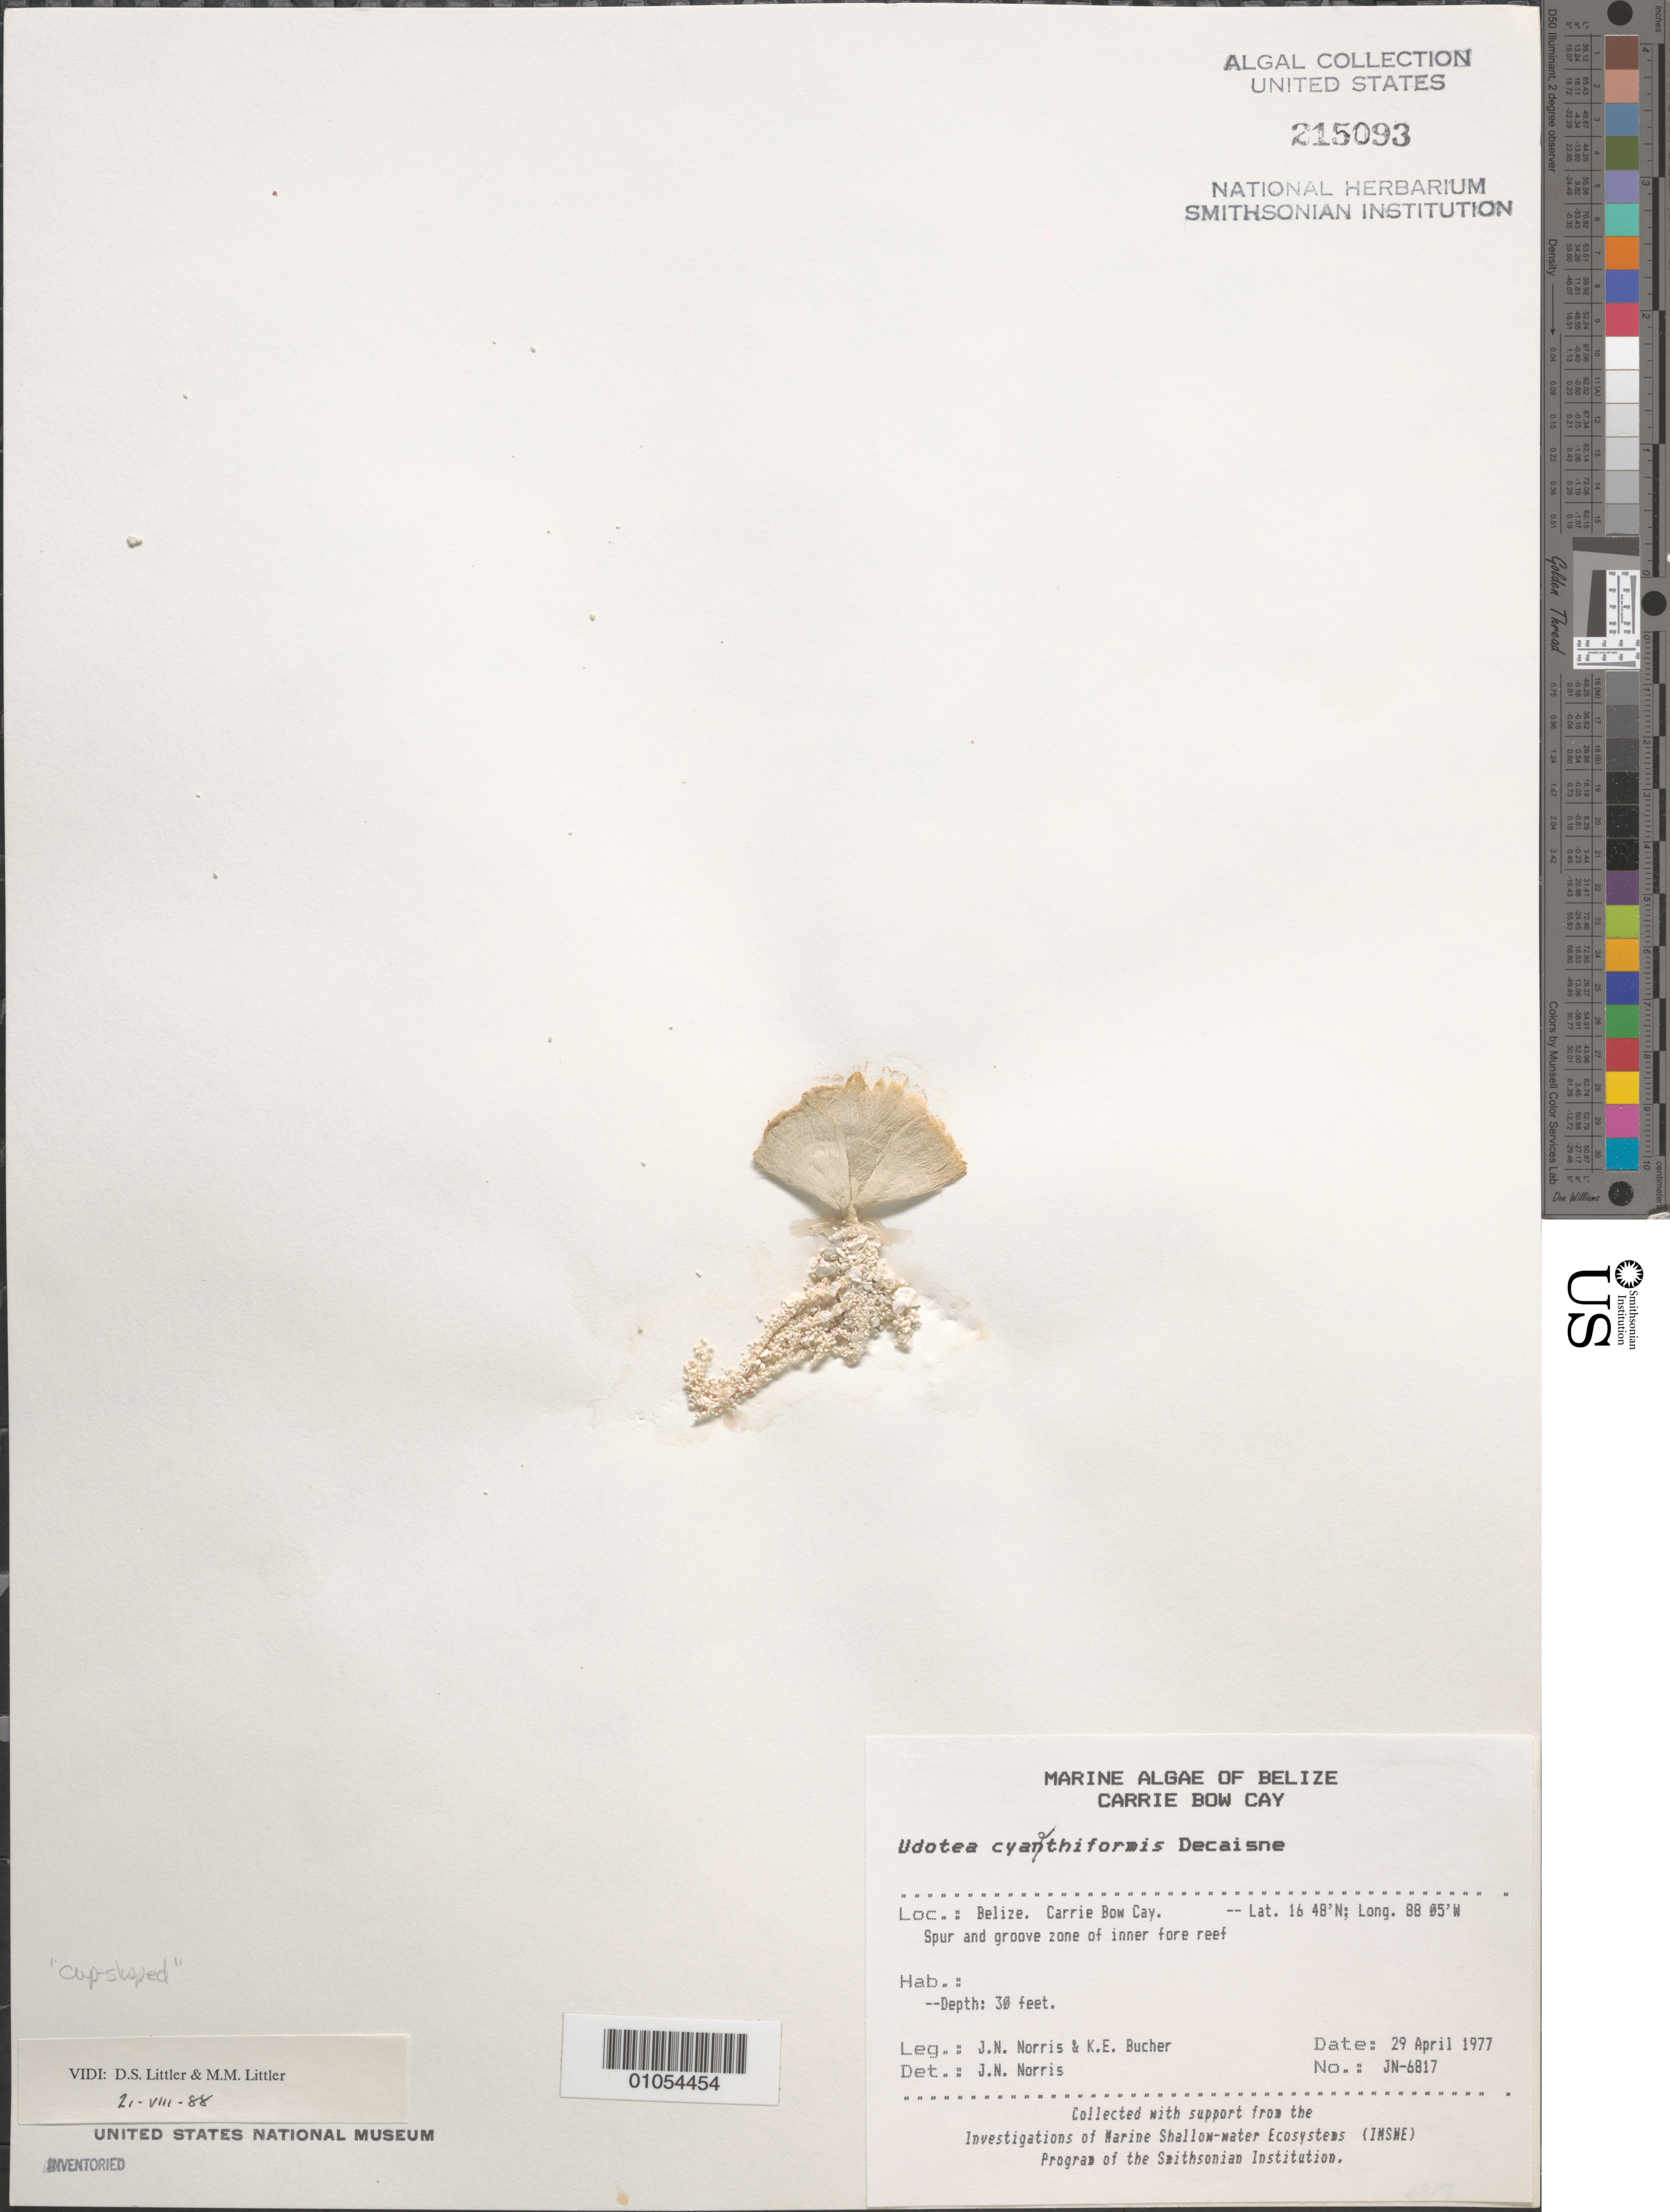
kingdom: Plantae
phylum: Chlorophyta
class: Ulvophyceae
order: Bryopsidales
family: Udoteaceae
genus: Udotea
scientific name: Udotea cyathiformis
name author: Decne.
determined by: Norris, James N.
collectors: J. N. Norris & K. E. Bucher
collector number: JN-6817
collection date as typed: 29 Apr 1977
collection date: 1977-04-29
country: Belize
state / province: Stann Creek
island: Carrie Bow Cay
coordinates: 16 48'N, 88 05'W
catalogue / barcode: US 215093